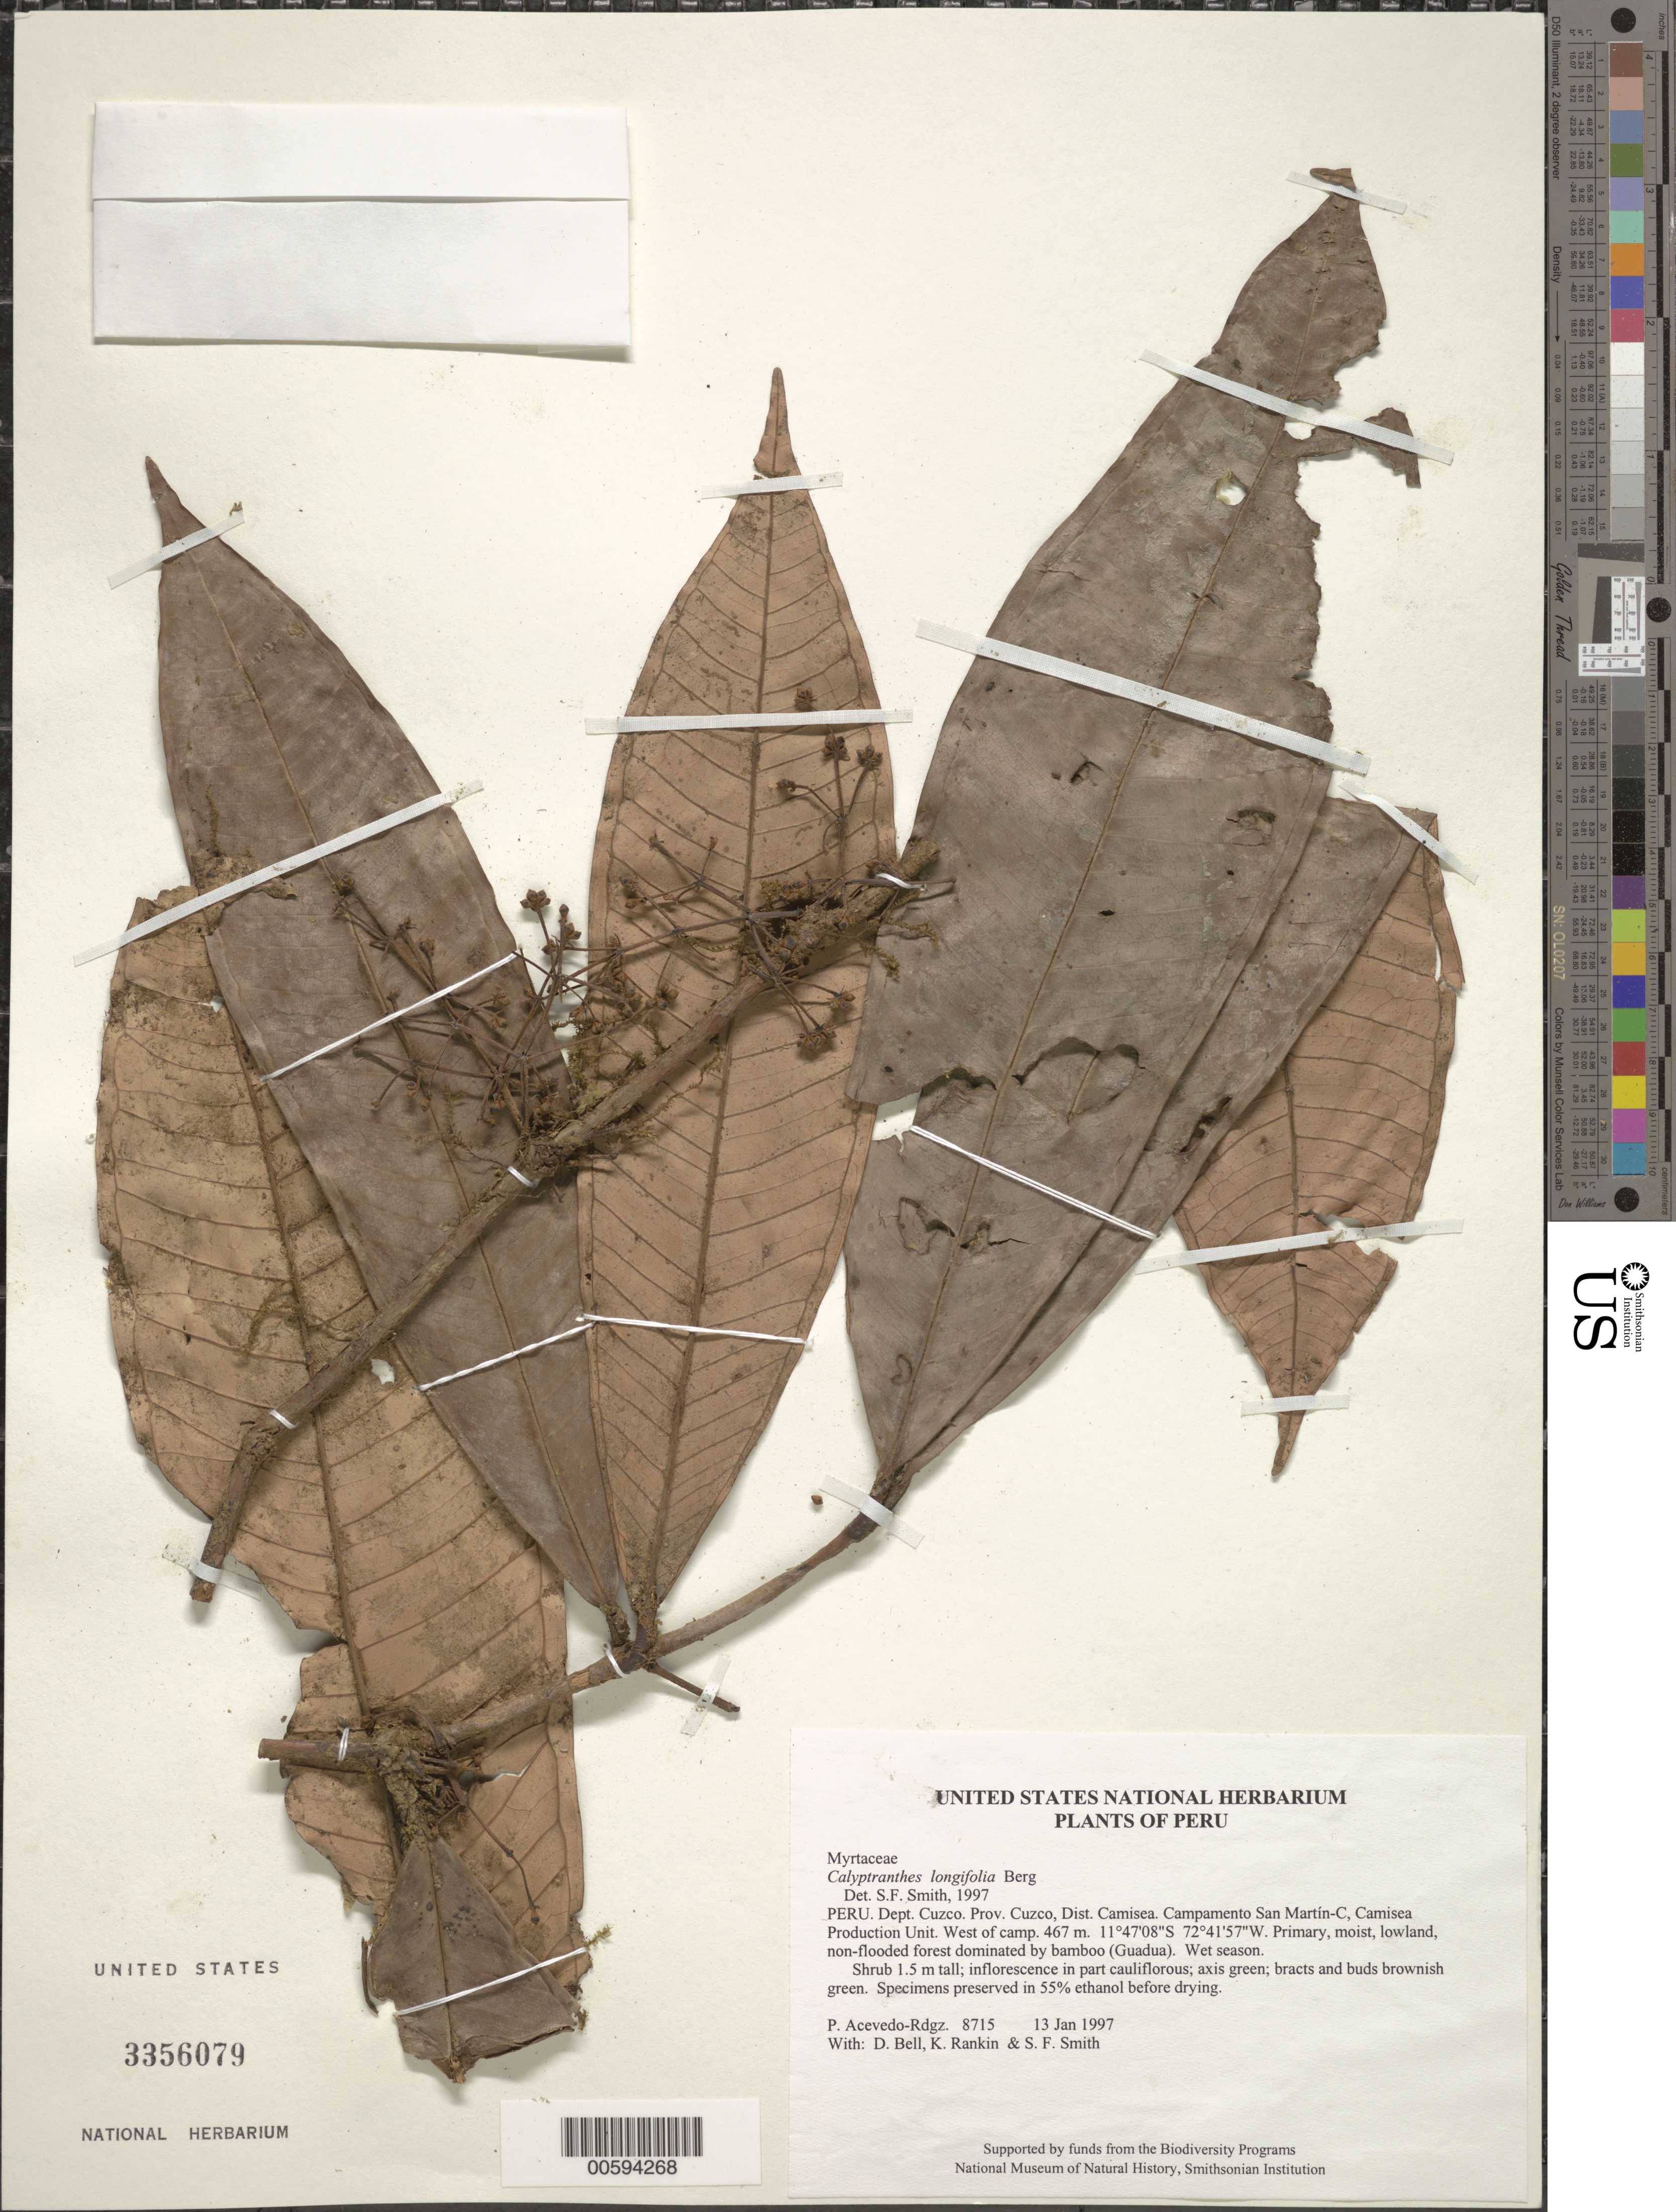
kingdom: Plantae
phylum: Tracheophyta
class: Magnoliopsida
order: Myrtales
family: Myrtaceae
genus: Myrcia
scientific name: Myrcia pleophlebia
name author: (Diels) G.P. Burton & E. Lucas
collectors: P. Acevedo-Rodr., D. A. Bell, K. B. Rankin & S.F. Smith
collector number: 8715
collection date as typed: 13 Jan 1997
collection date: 1997-01-13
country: Peru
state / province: Cusco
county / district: Cusco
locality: Districto Camisea, Campamento San Martín-C, Camisea Production Unit. West of camp.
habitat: Primary, moist, lowland, non-flooded forest dominated by bamboo (Guadua). Wet season.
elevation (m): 467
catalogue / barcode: US 3356079